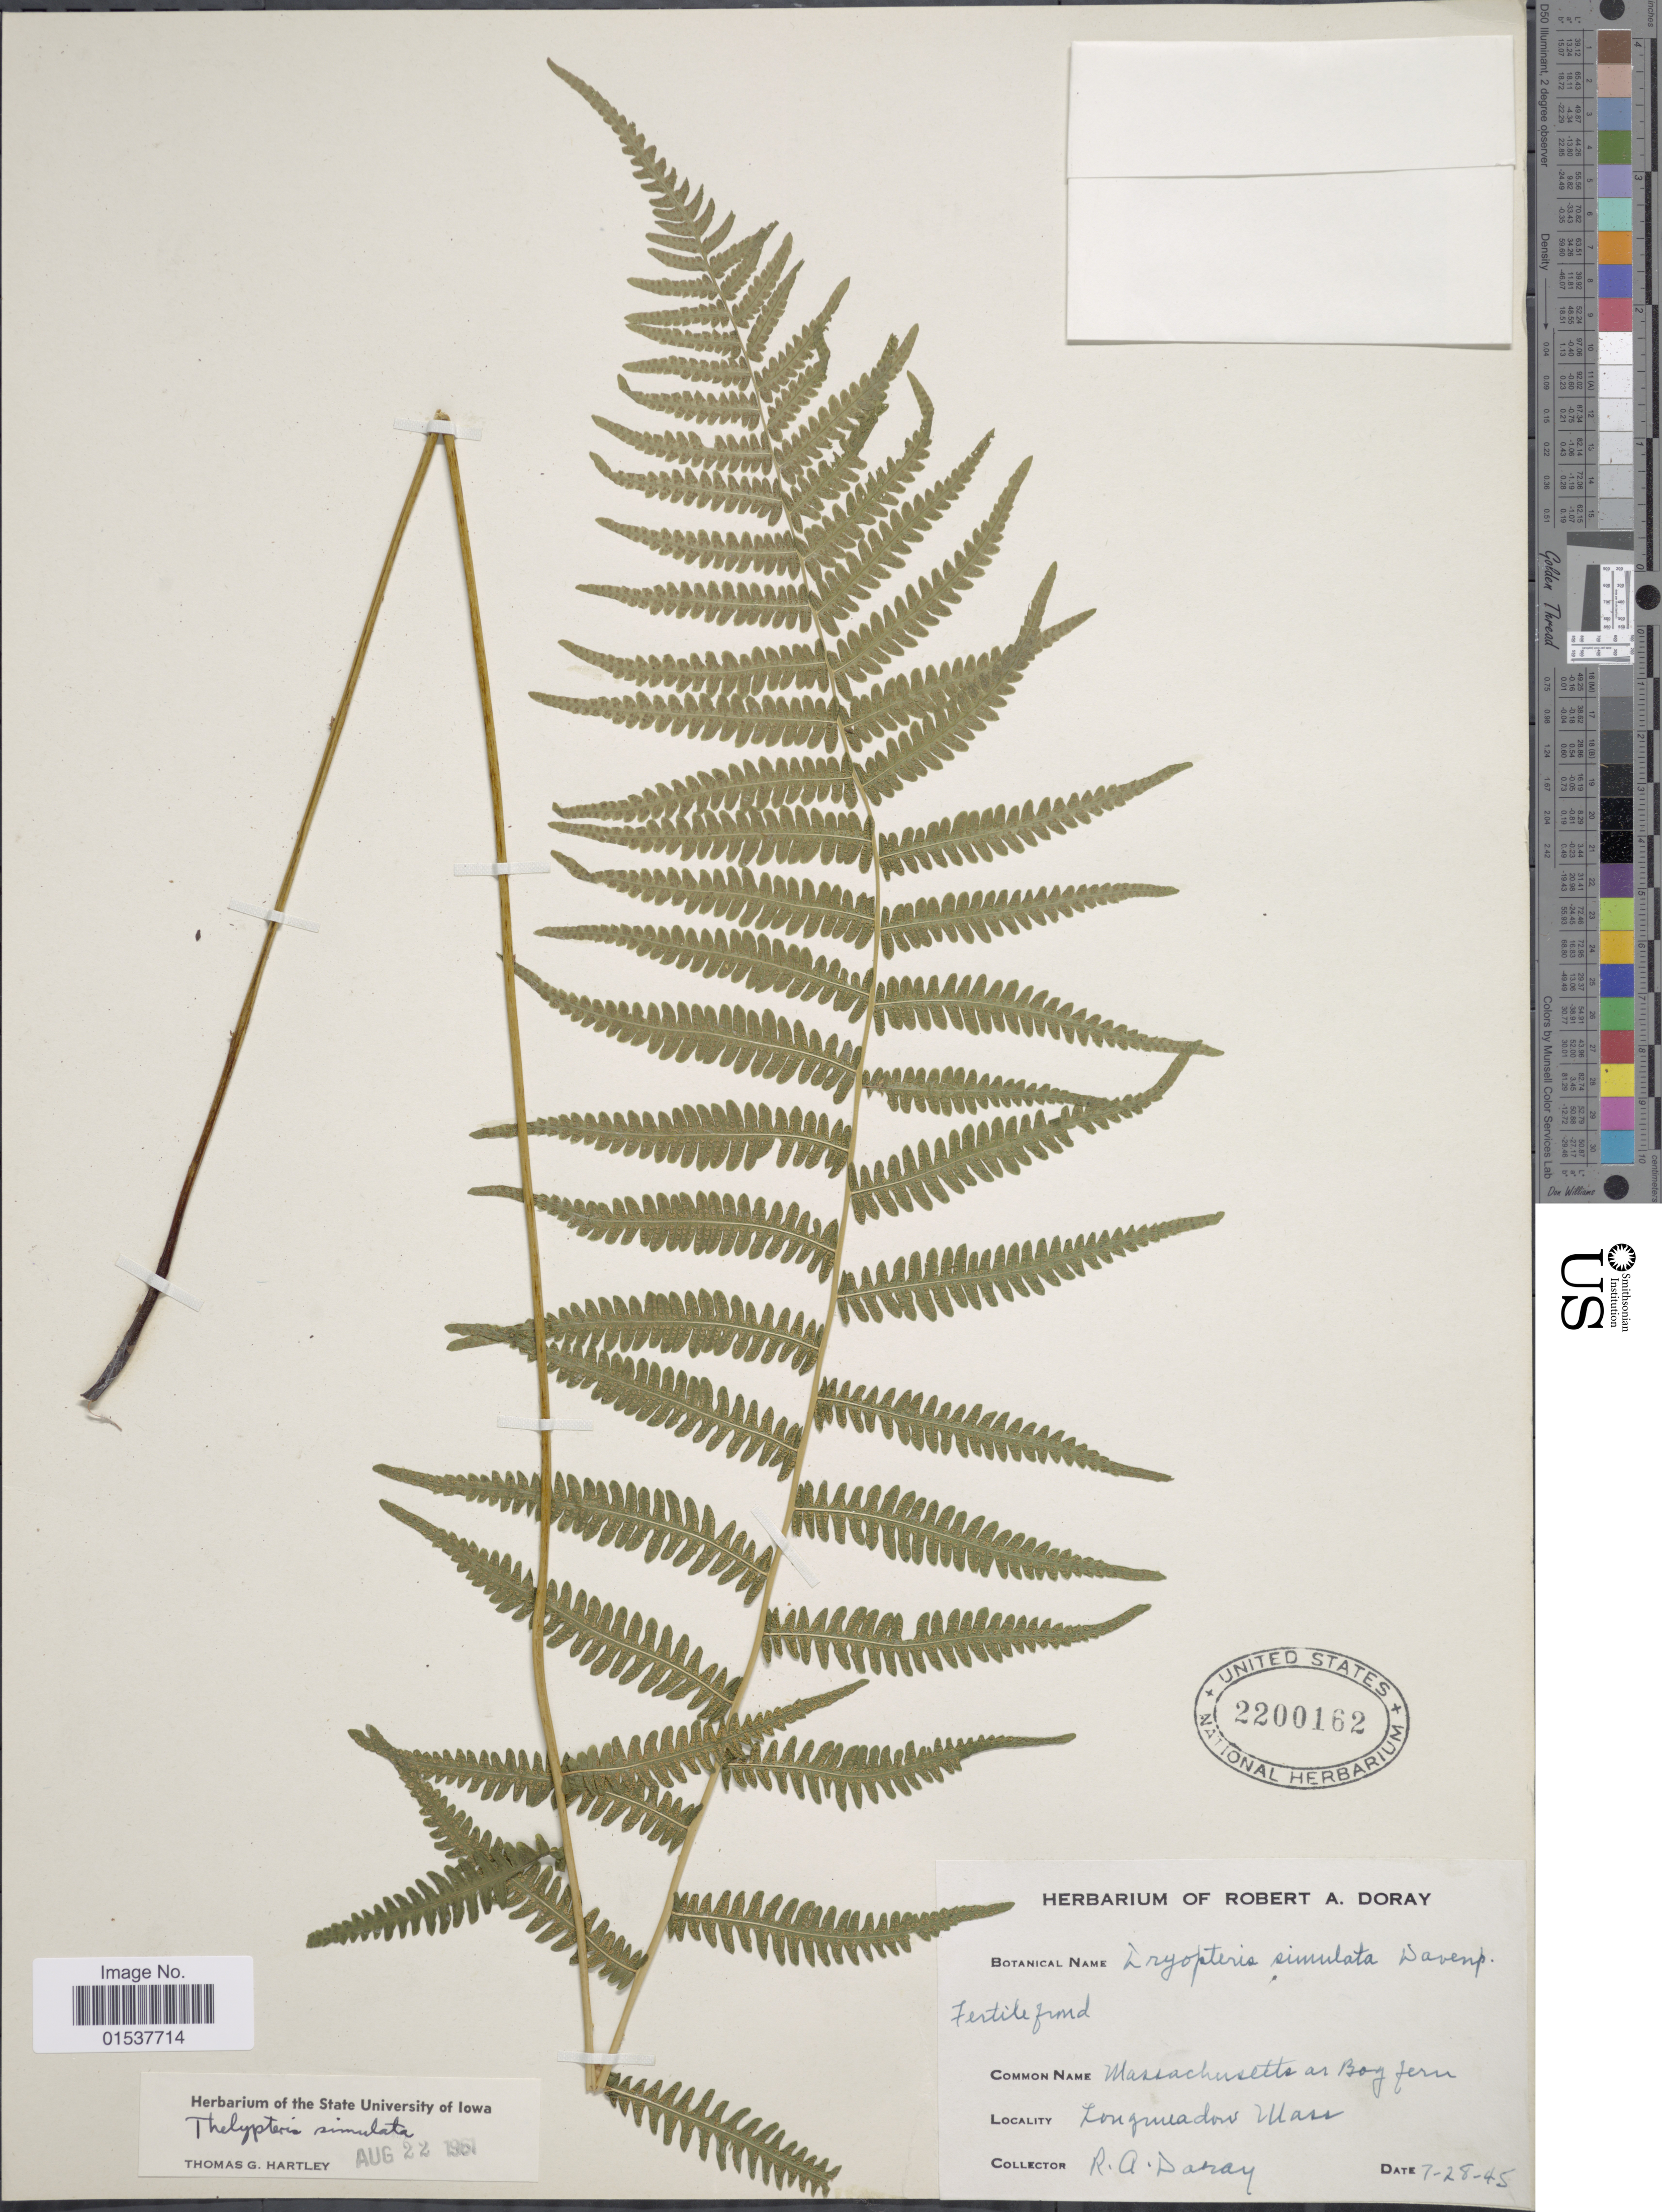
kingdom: Plantae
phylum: Tracheophyta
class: Polypodiopsida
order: Polypodiales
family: Thelypteridaceae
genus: Parathelypteris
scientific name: Parathelypteris simulata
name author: (Davenp.) Holttum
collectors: R. Doray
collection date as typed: Transcribed d/m/y: 28/7/45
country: United States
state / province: Massachusetts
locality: Longmeadow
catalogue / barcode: US 2200162